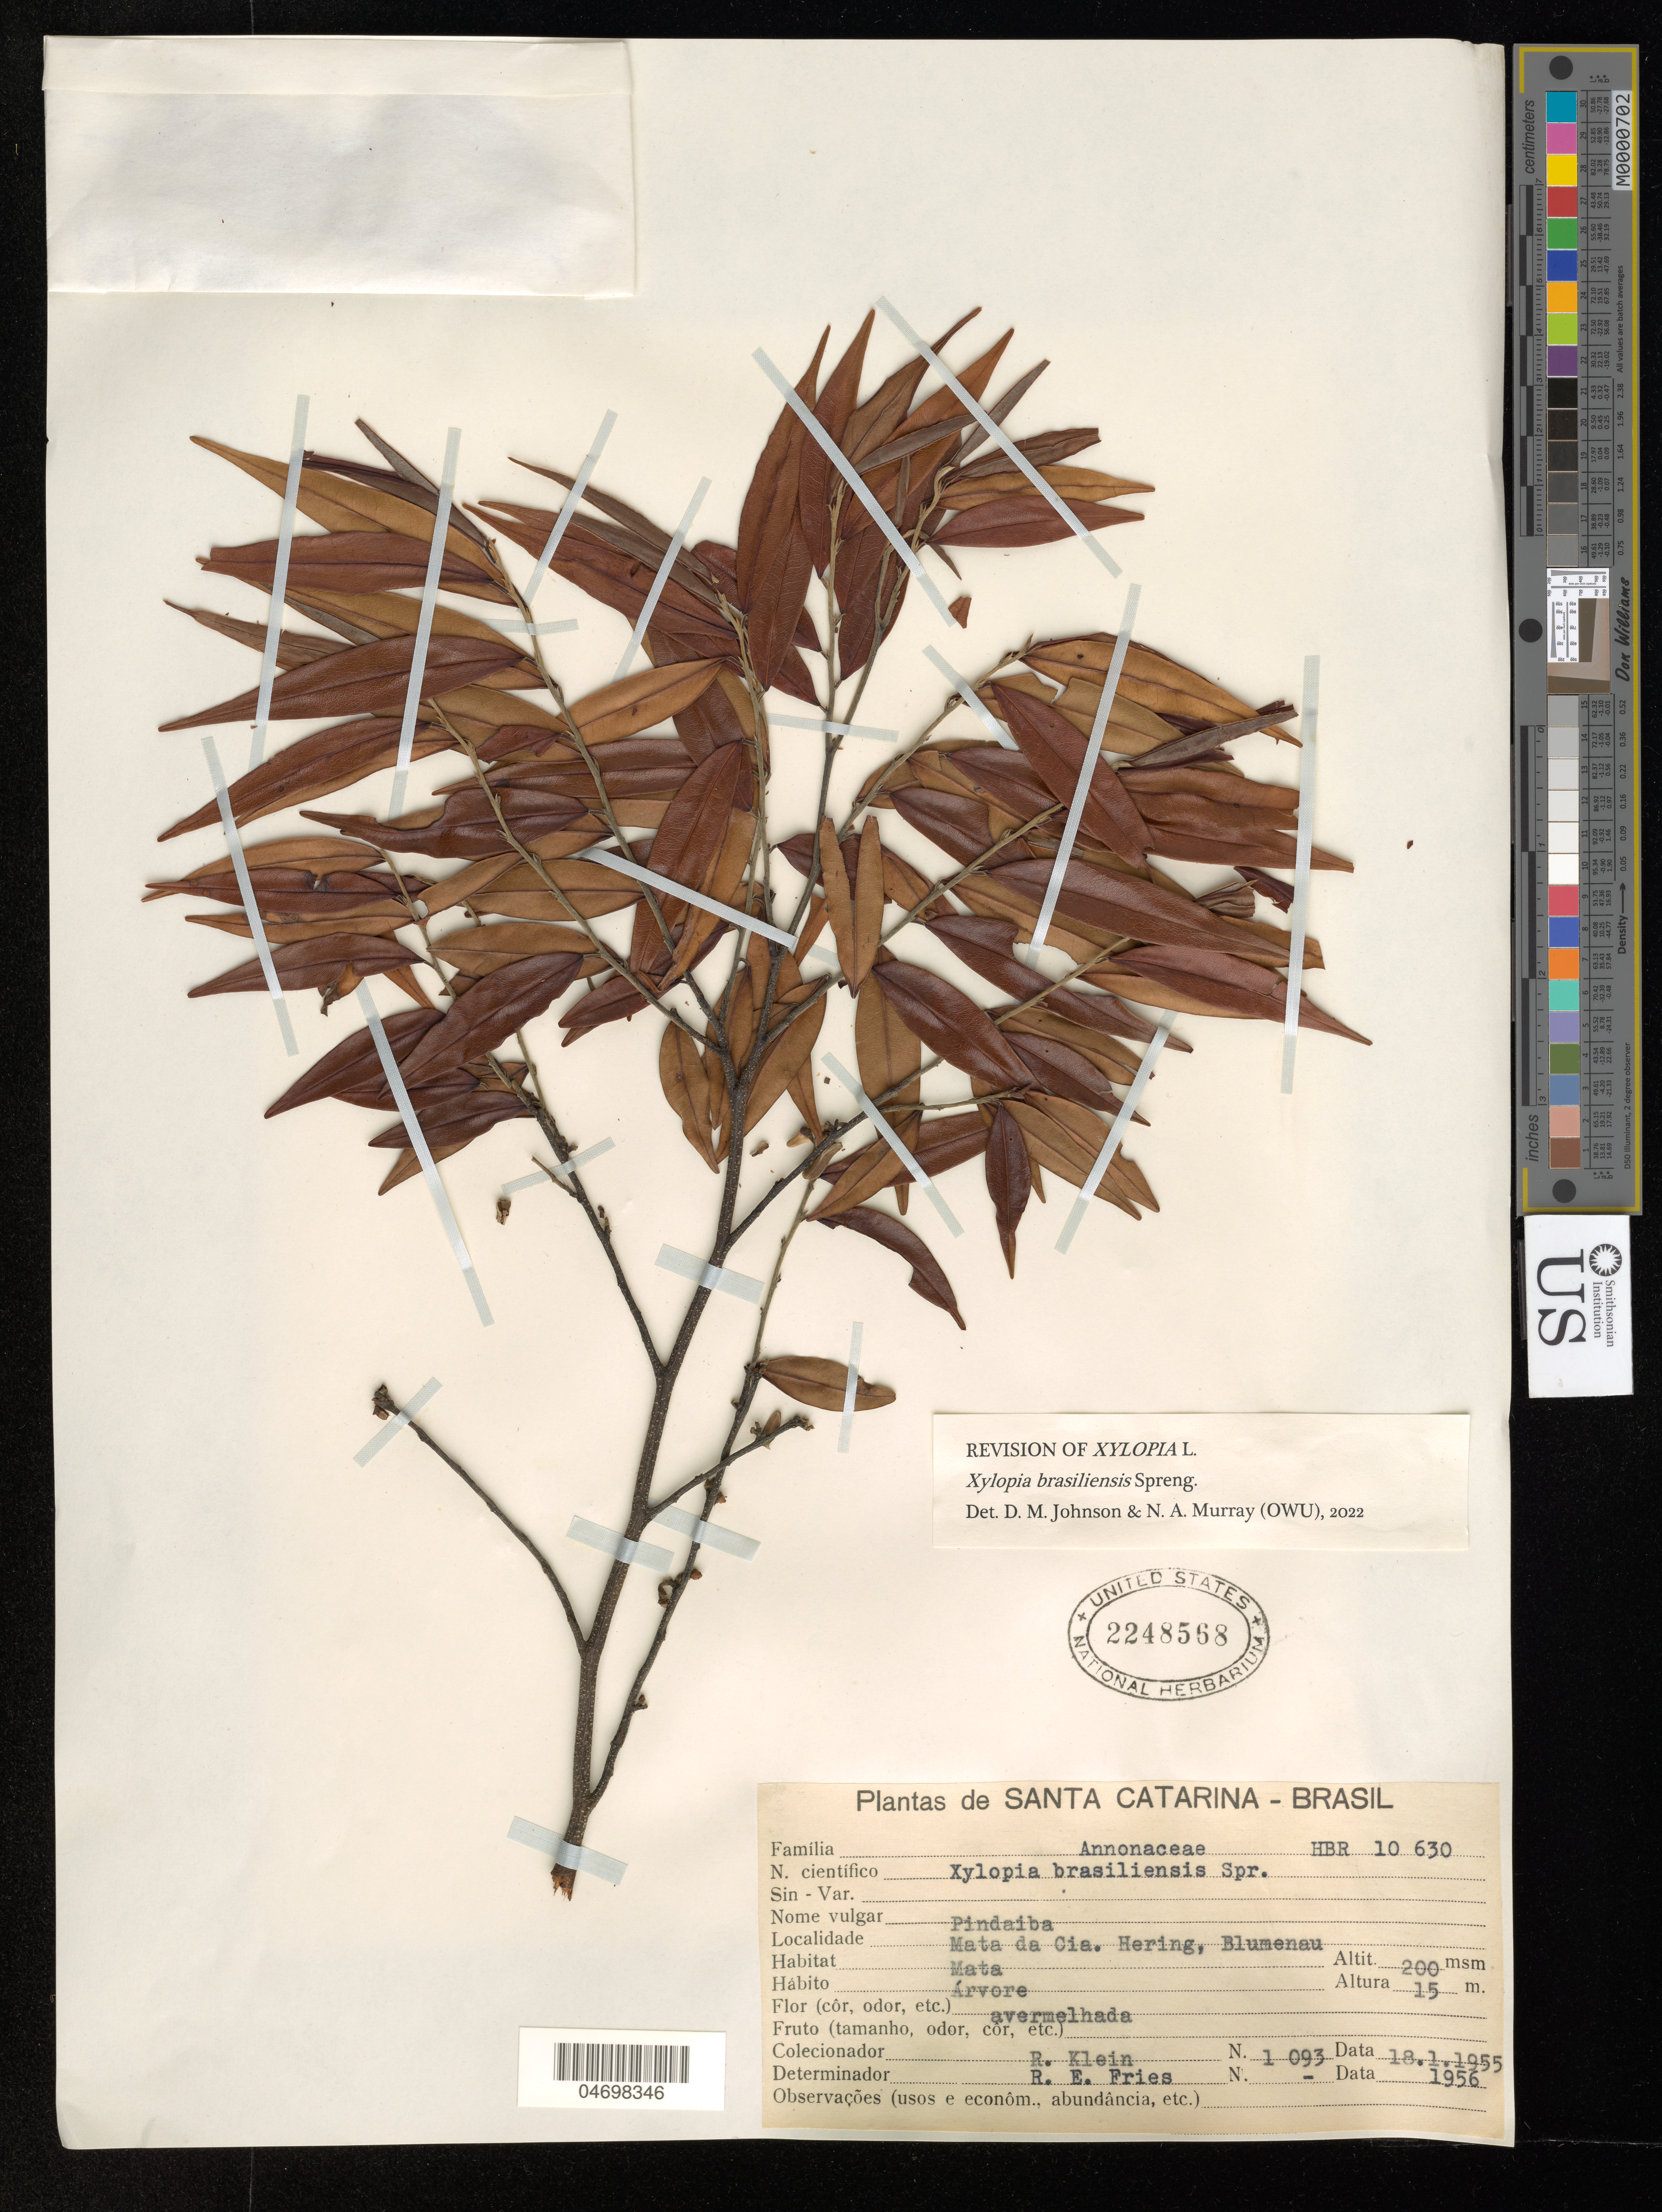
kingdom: Plantae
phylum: Tracheophyta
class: Magnoliopsida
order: Magnoliales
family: Annonaceae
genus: Xylopia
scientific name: Xylopia brasiliensis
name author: Spreng.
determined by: Johnson, D. M.; Murray, N. A.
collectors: R. M. Klein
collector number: HBR 10630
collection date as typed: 18 Jan 1955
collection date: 1955-01-18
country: Brazil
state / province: Santa Catarina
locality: Mata da Cia, Hering, Blumenau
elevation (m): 200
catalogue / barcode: US 2248568